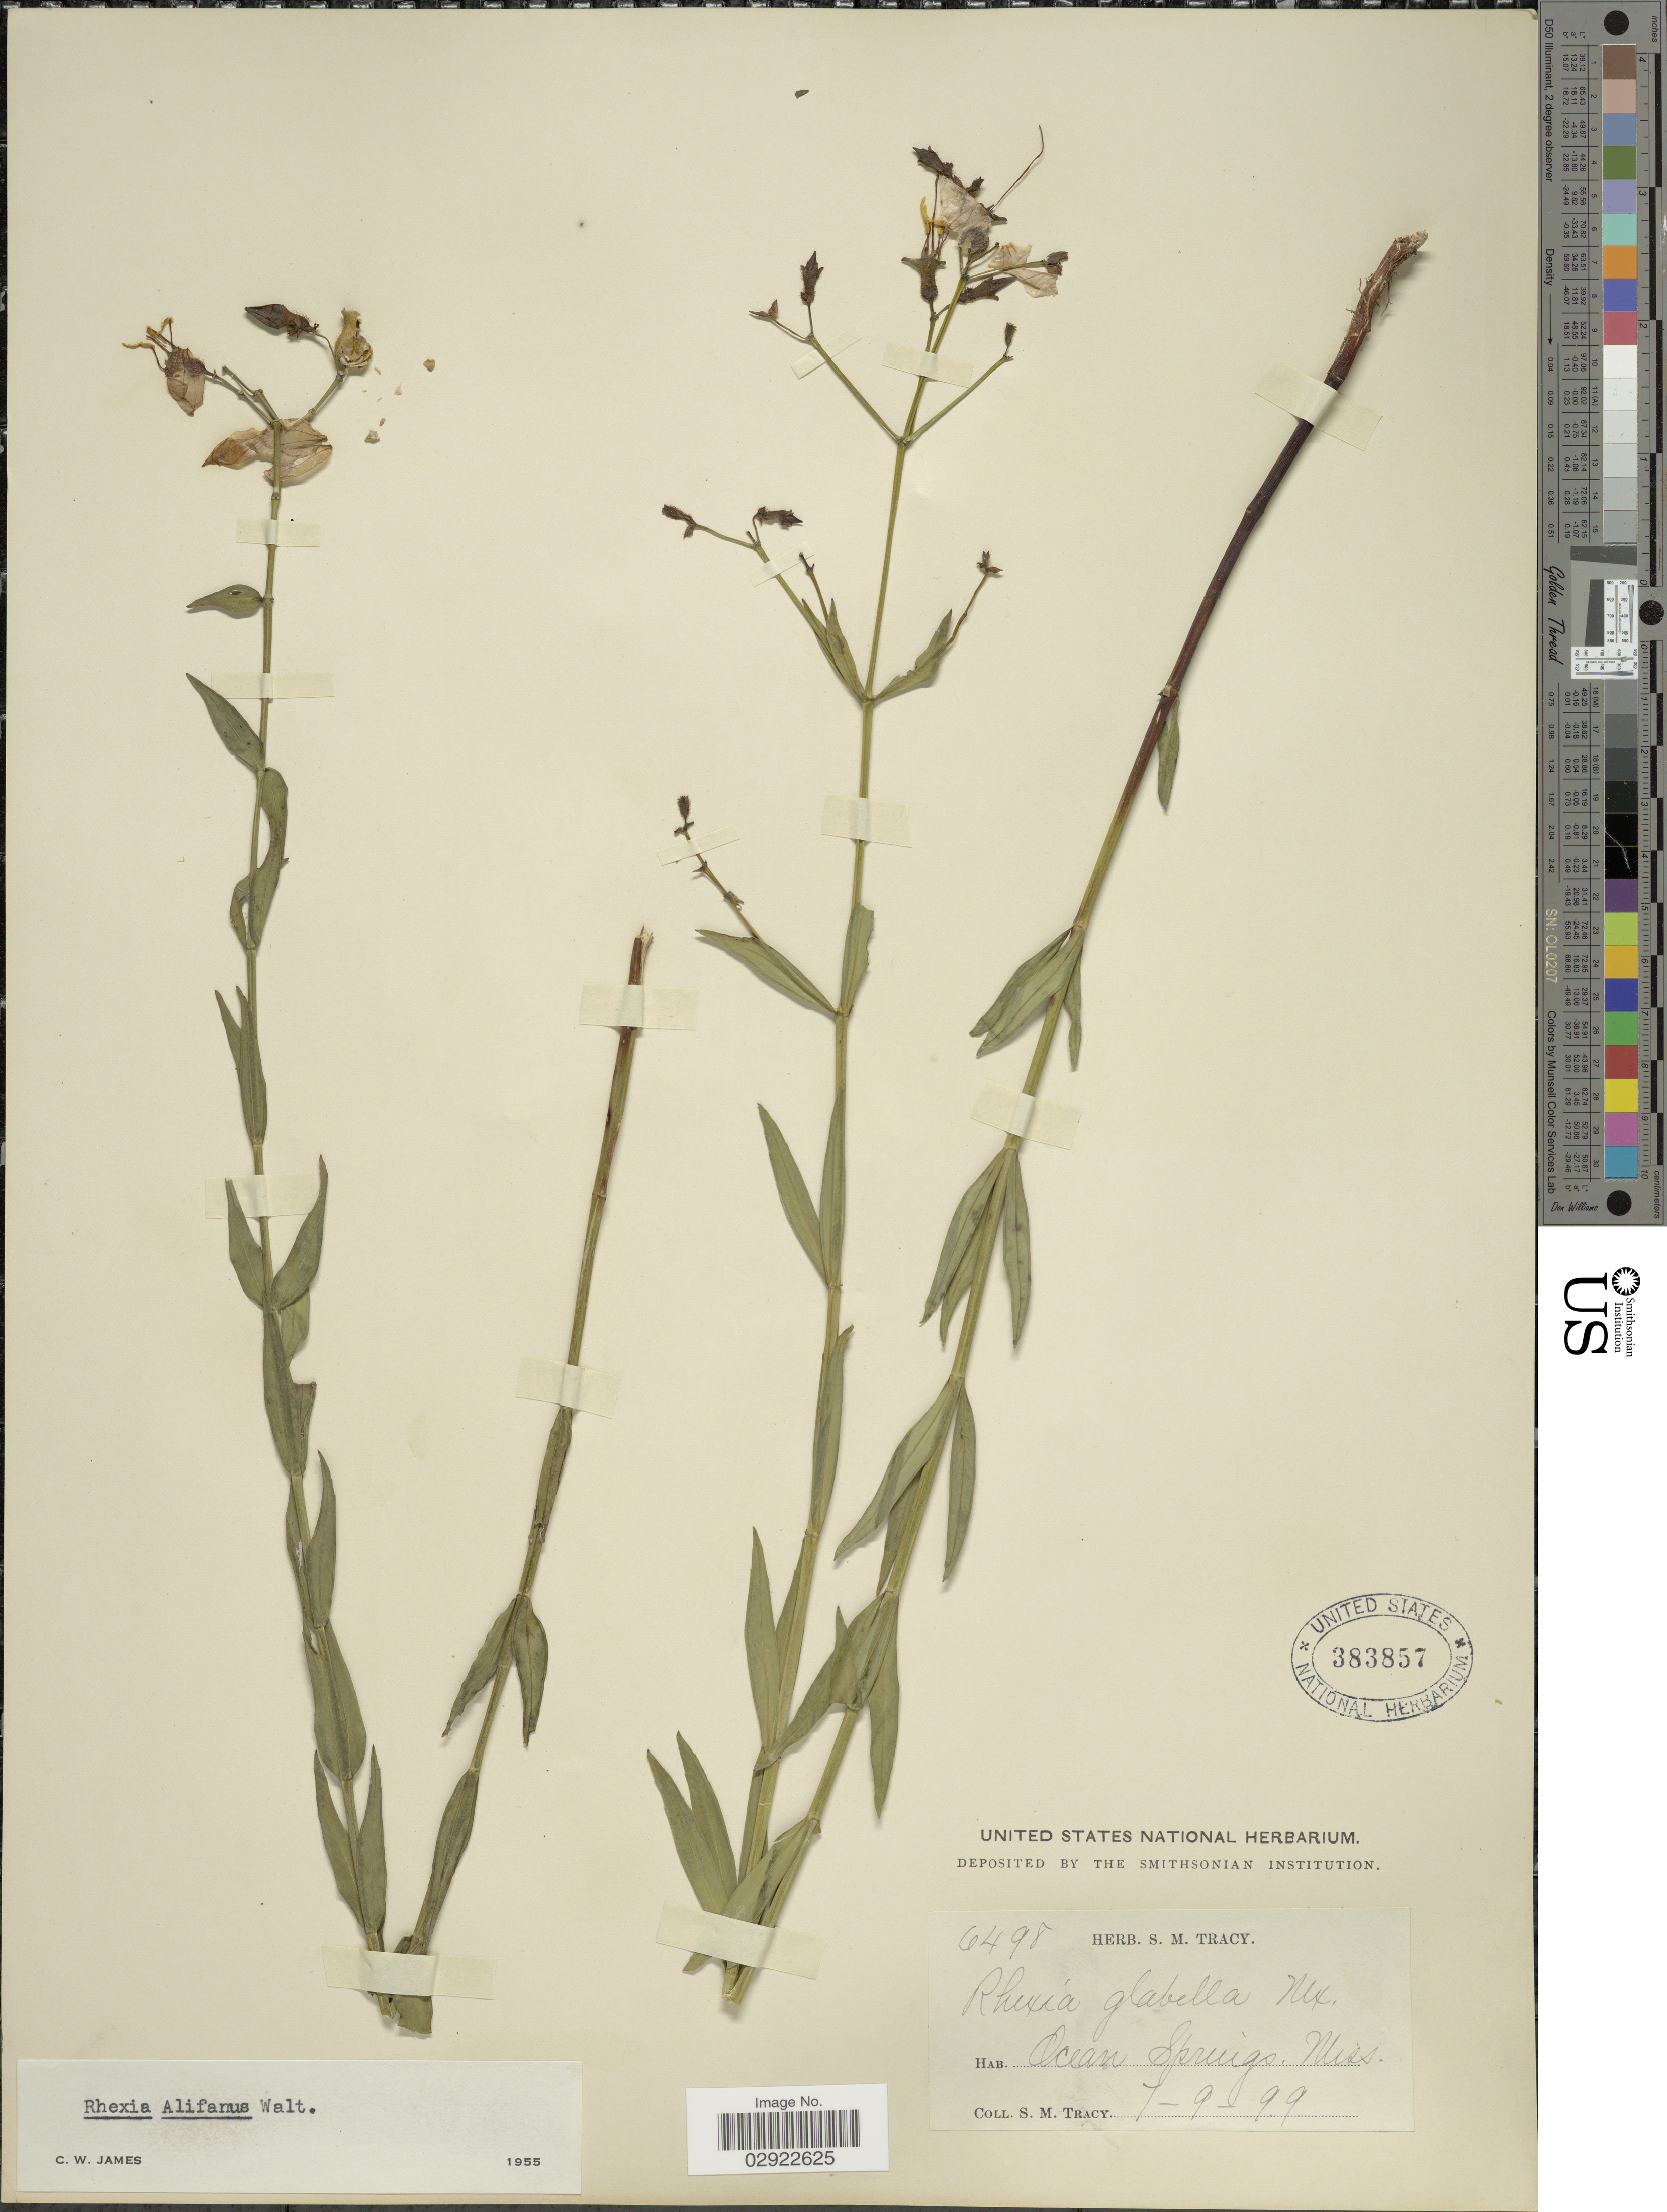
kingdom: Plantae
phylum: Tracheophyta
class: Magnoliopsida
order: Myrtales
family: Melastomataceae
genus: Rhexia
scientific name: Rhexia alifanus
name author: Walter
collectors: S. M. Tracy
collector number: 6498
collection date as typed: Transcribed d/m/y: 9/7/99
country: United States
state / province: Mississippi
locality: Ocean Springs.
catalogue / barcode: US 383857